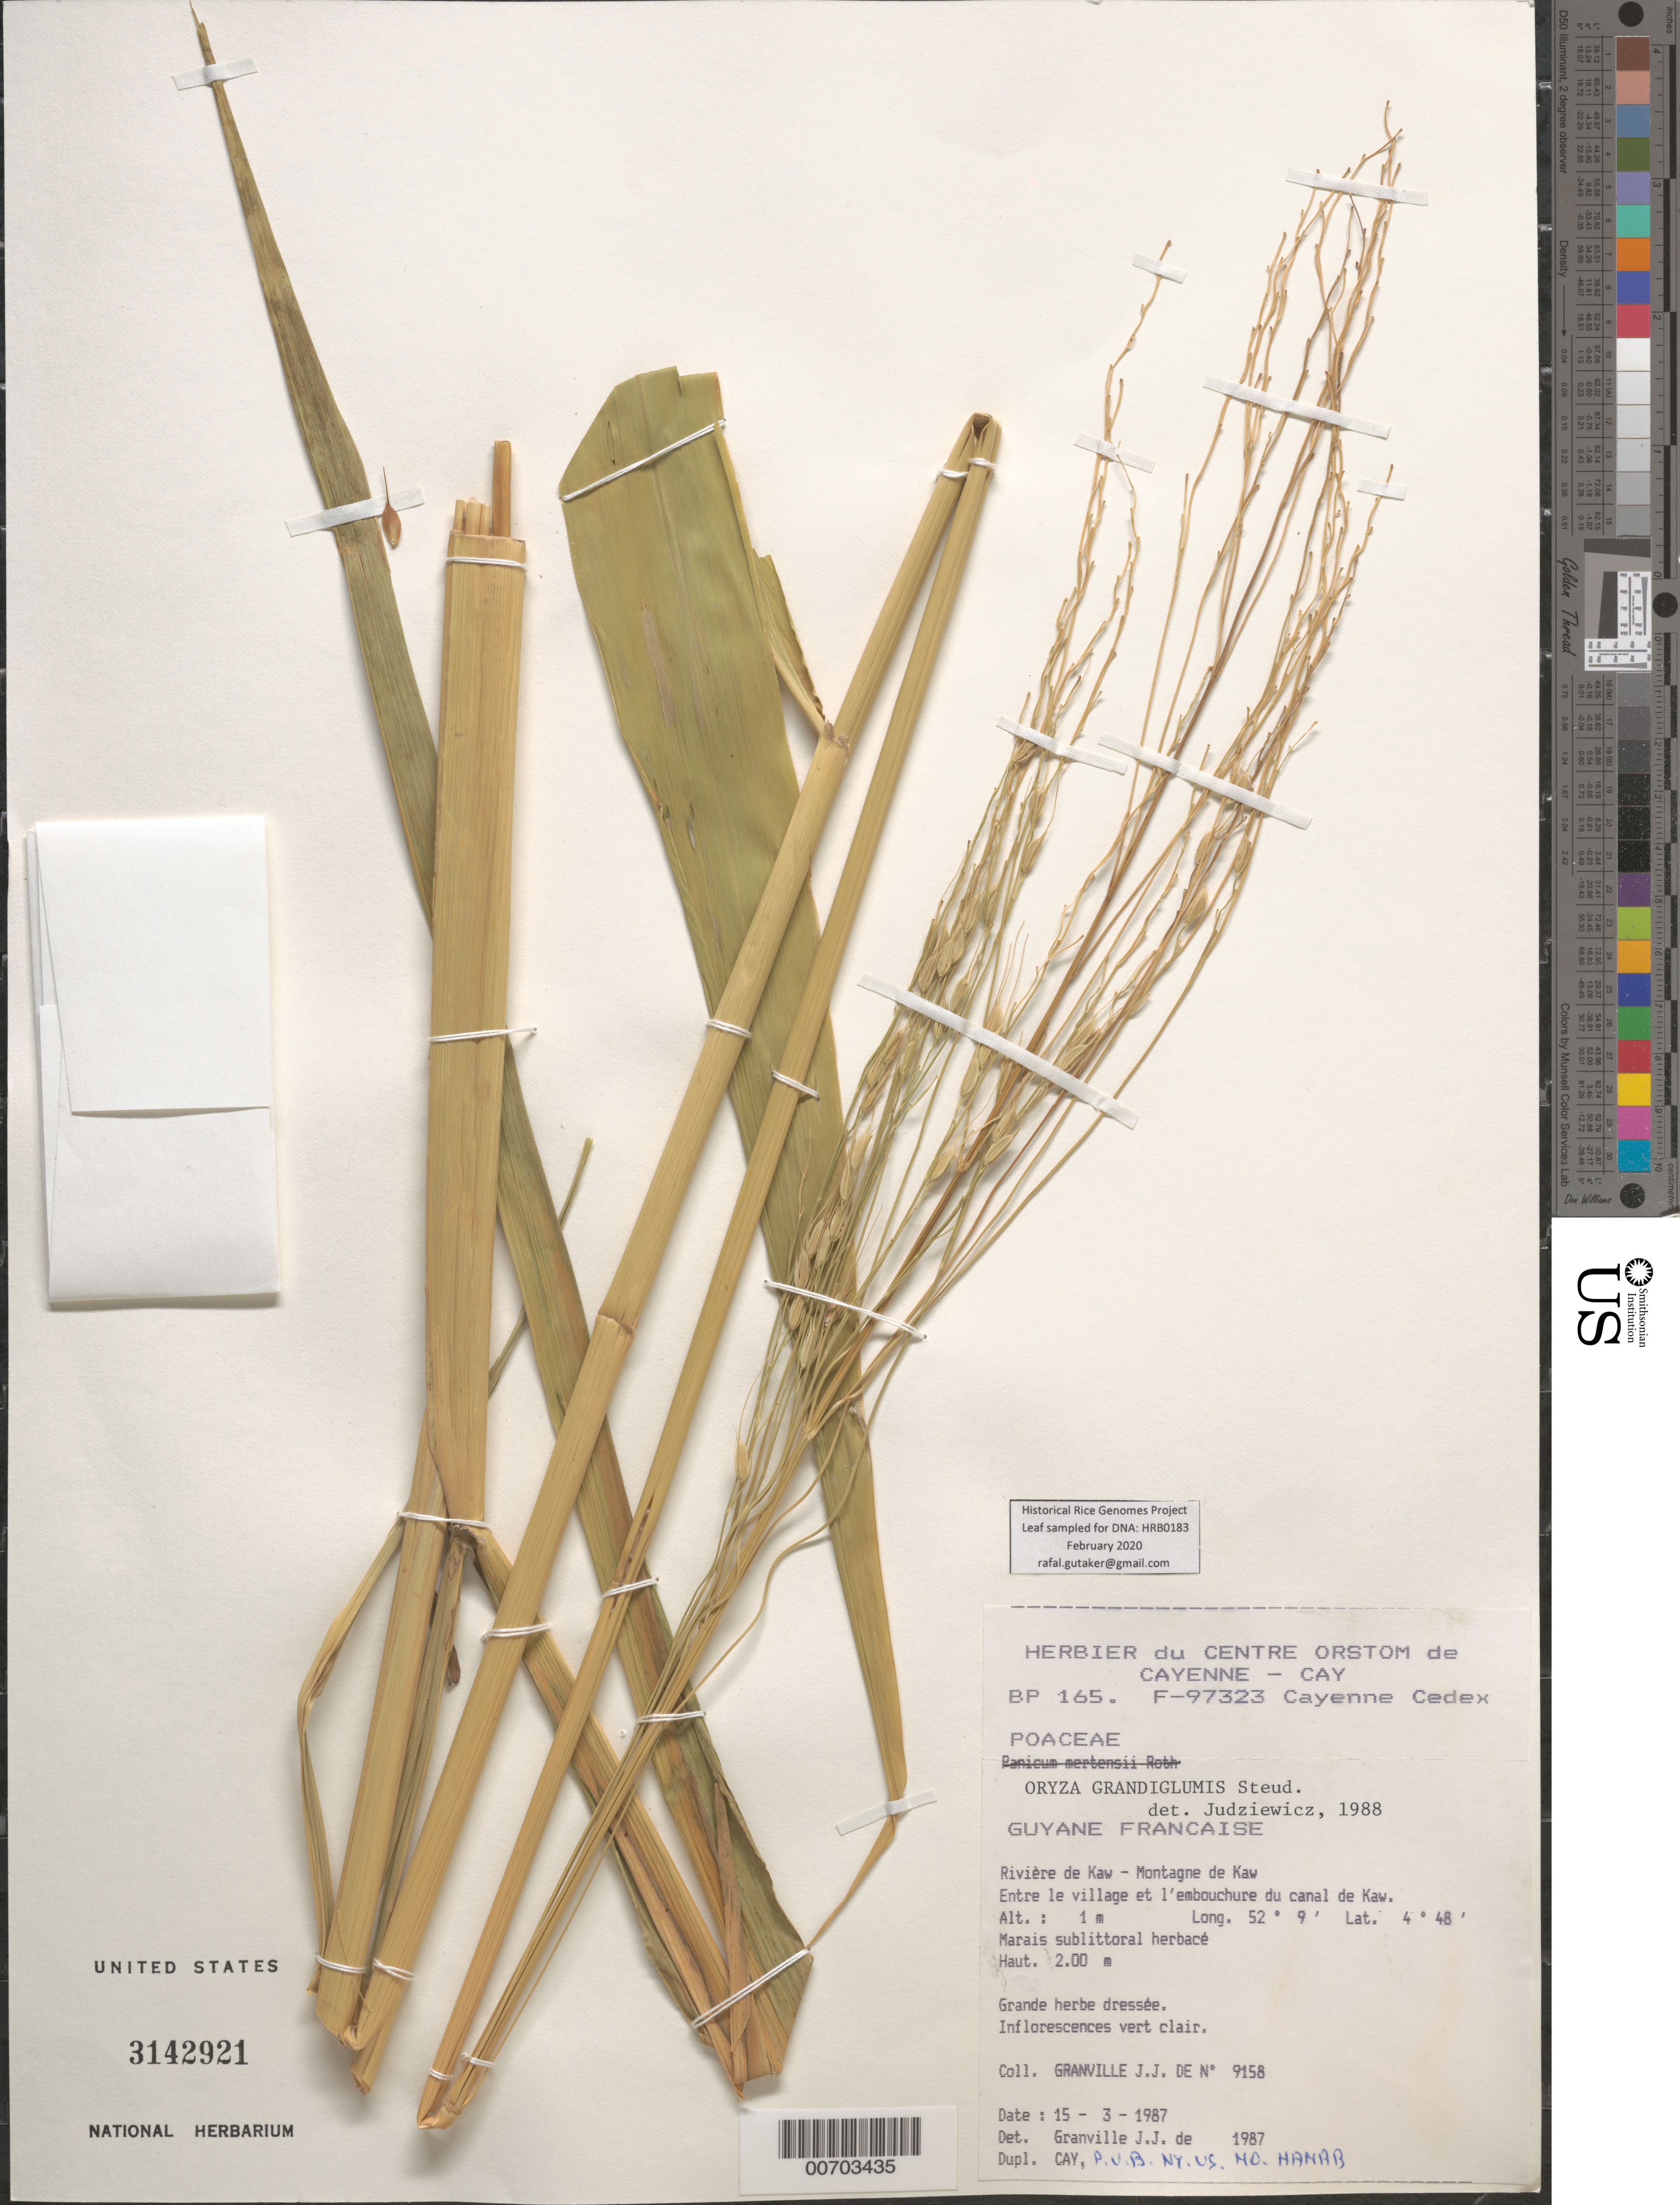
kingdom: Plantae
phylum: Tracheophyta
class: Liliopsida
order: Poales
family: Poaceae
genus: Oryza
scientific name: Oryza grandiglumis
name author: (Döll) Prod.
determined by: Judziewicz, E. J.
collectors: J.-J. de Granville et al.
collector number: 9158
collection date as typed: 15-Mar-87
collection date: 1987-03-15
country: French Guiana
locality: Rivière de Kaw, Montagne de Kaw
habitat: Marais sublittoral herbace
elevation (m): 1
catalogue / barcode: US 3142921